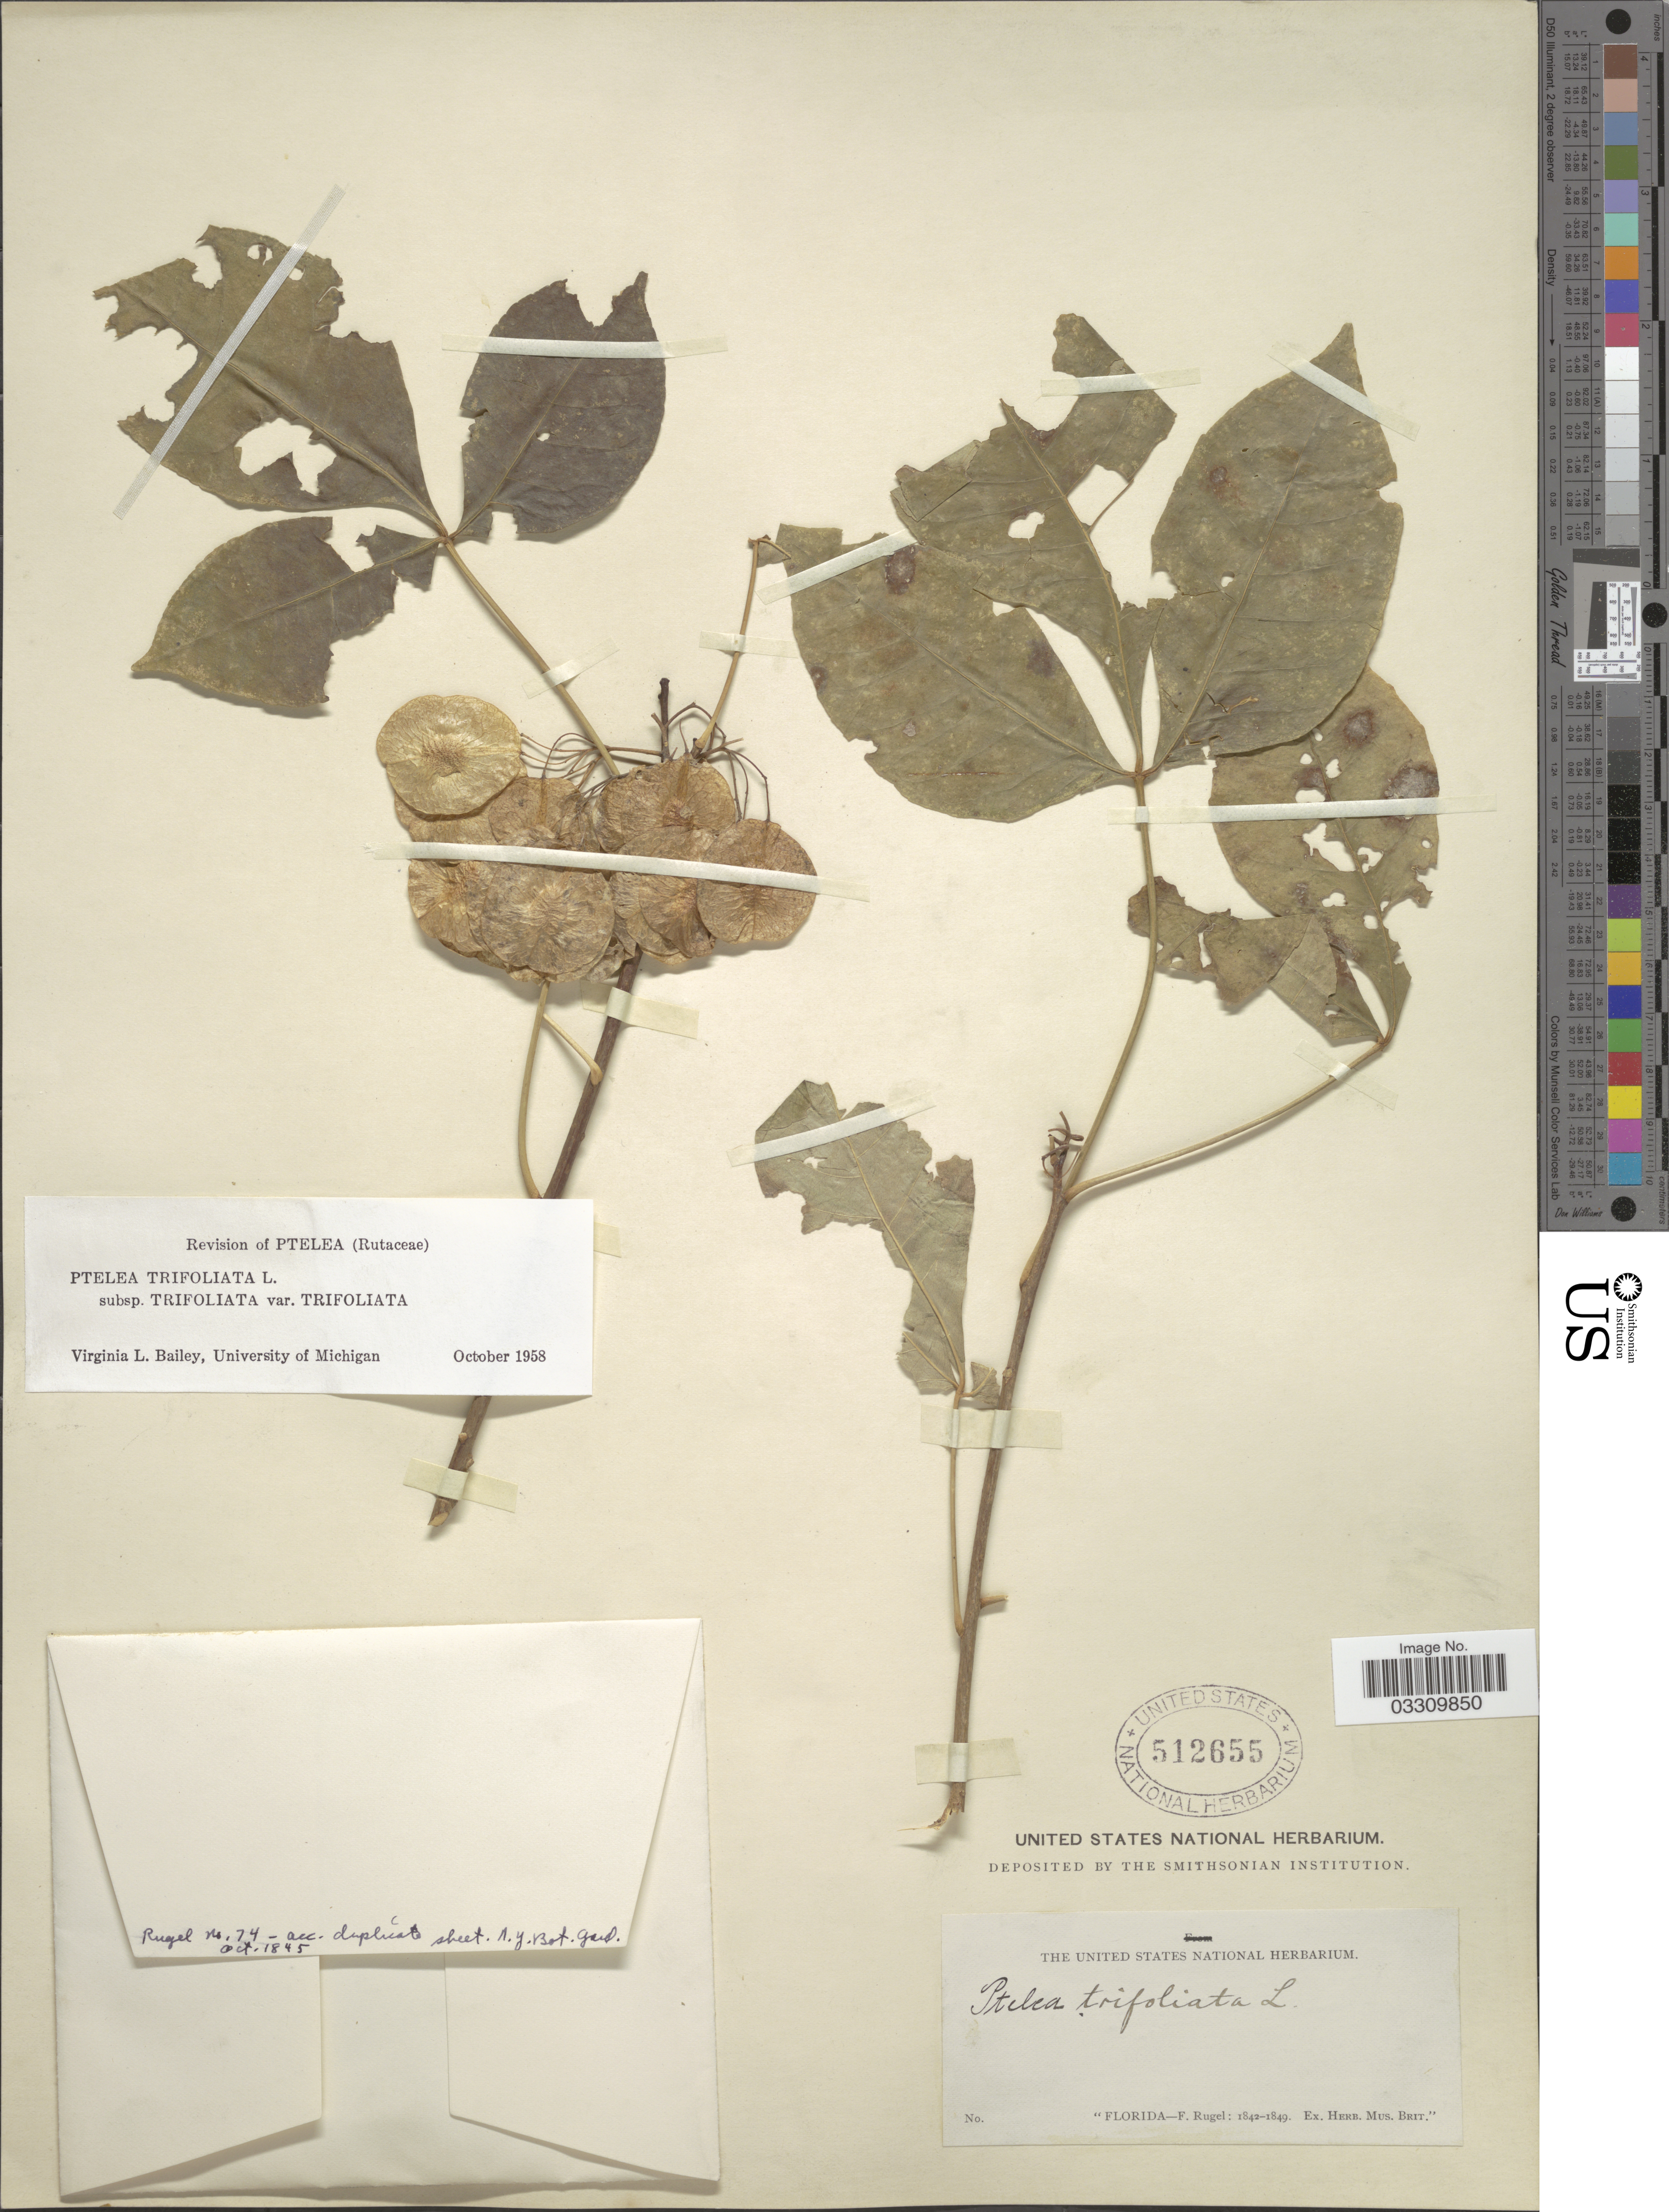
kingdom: Plantae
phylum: Tracheophyta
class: Magnoliopsida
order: Sapindales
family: Rutaceae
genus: Ptelea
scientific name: Ptelea trifoliata var. trifoliata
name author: L.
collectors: F. Rugel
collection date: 1842/1849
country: United States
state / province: Florida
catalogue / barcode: US 512655